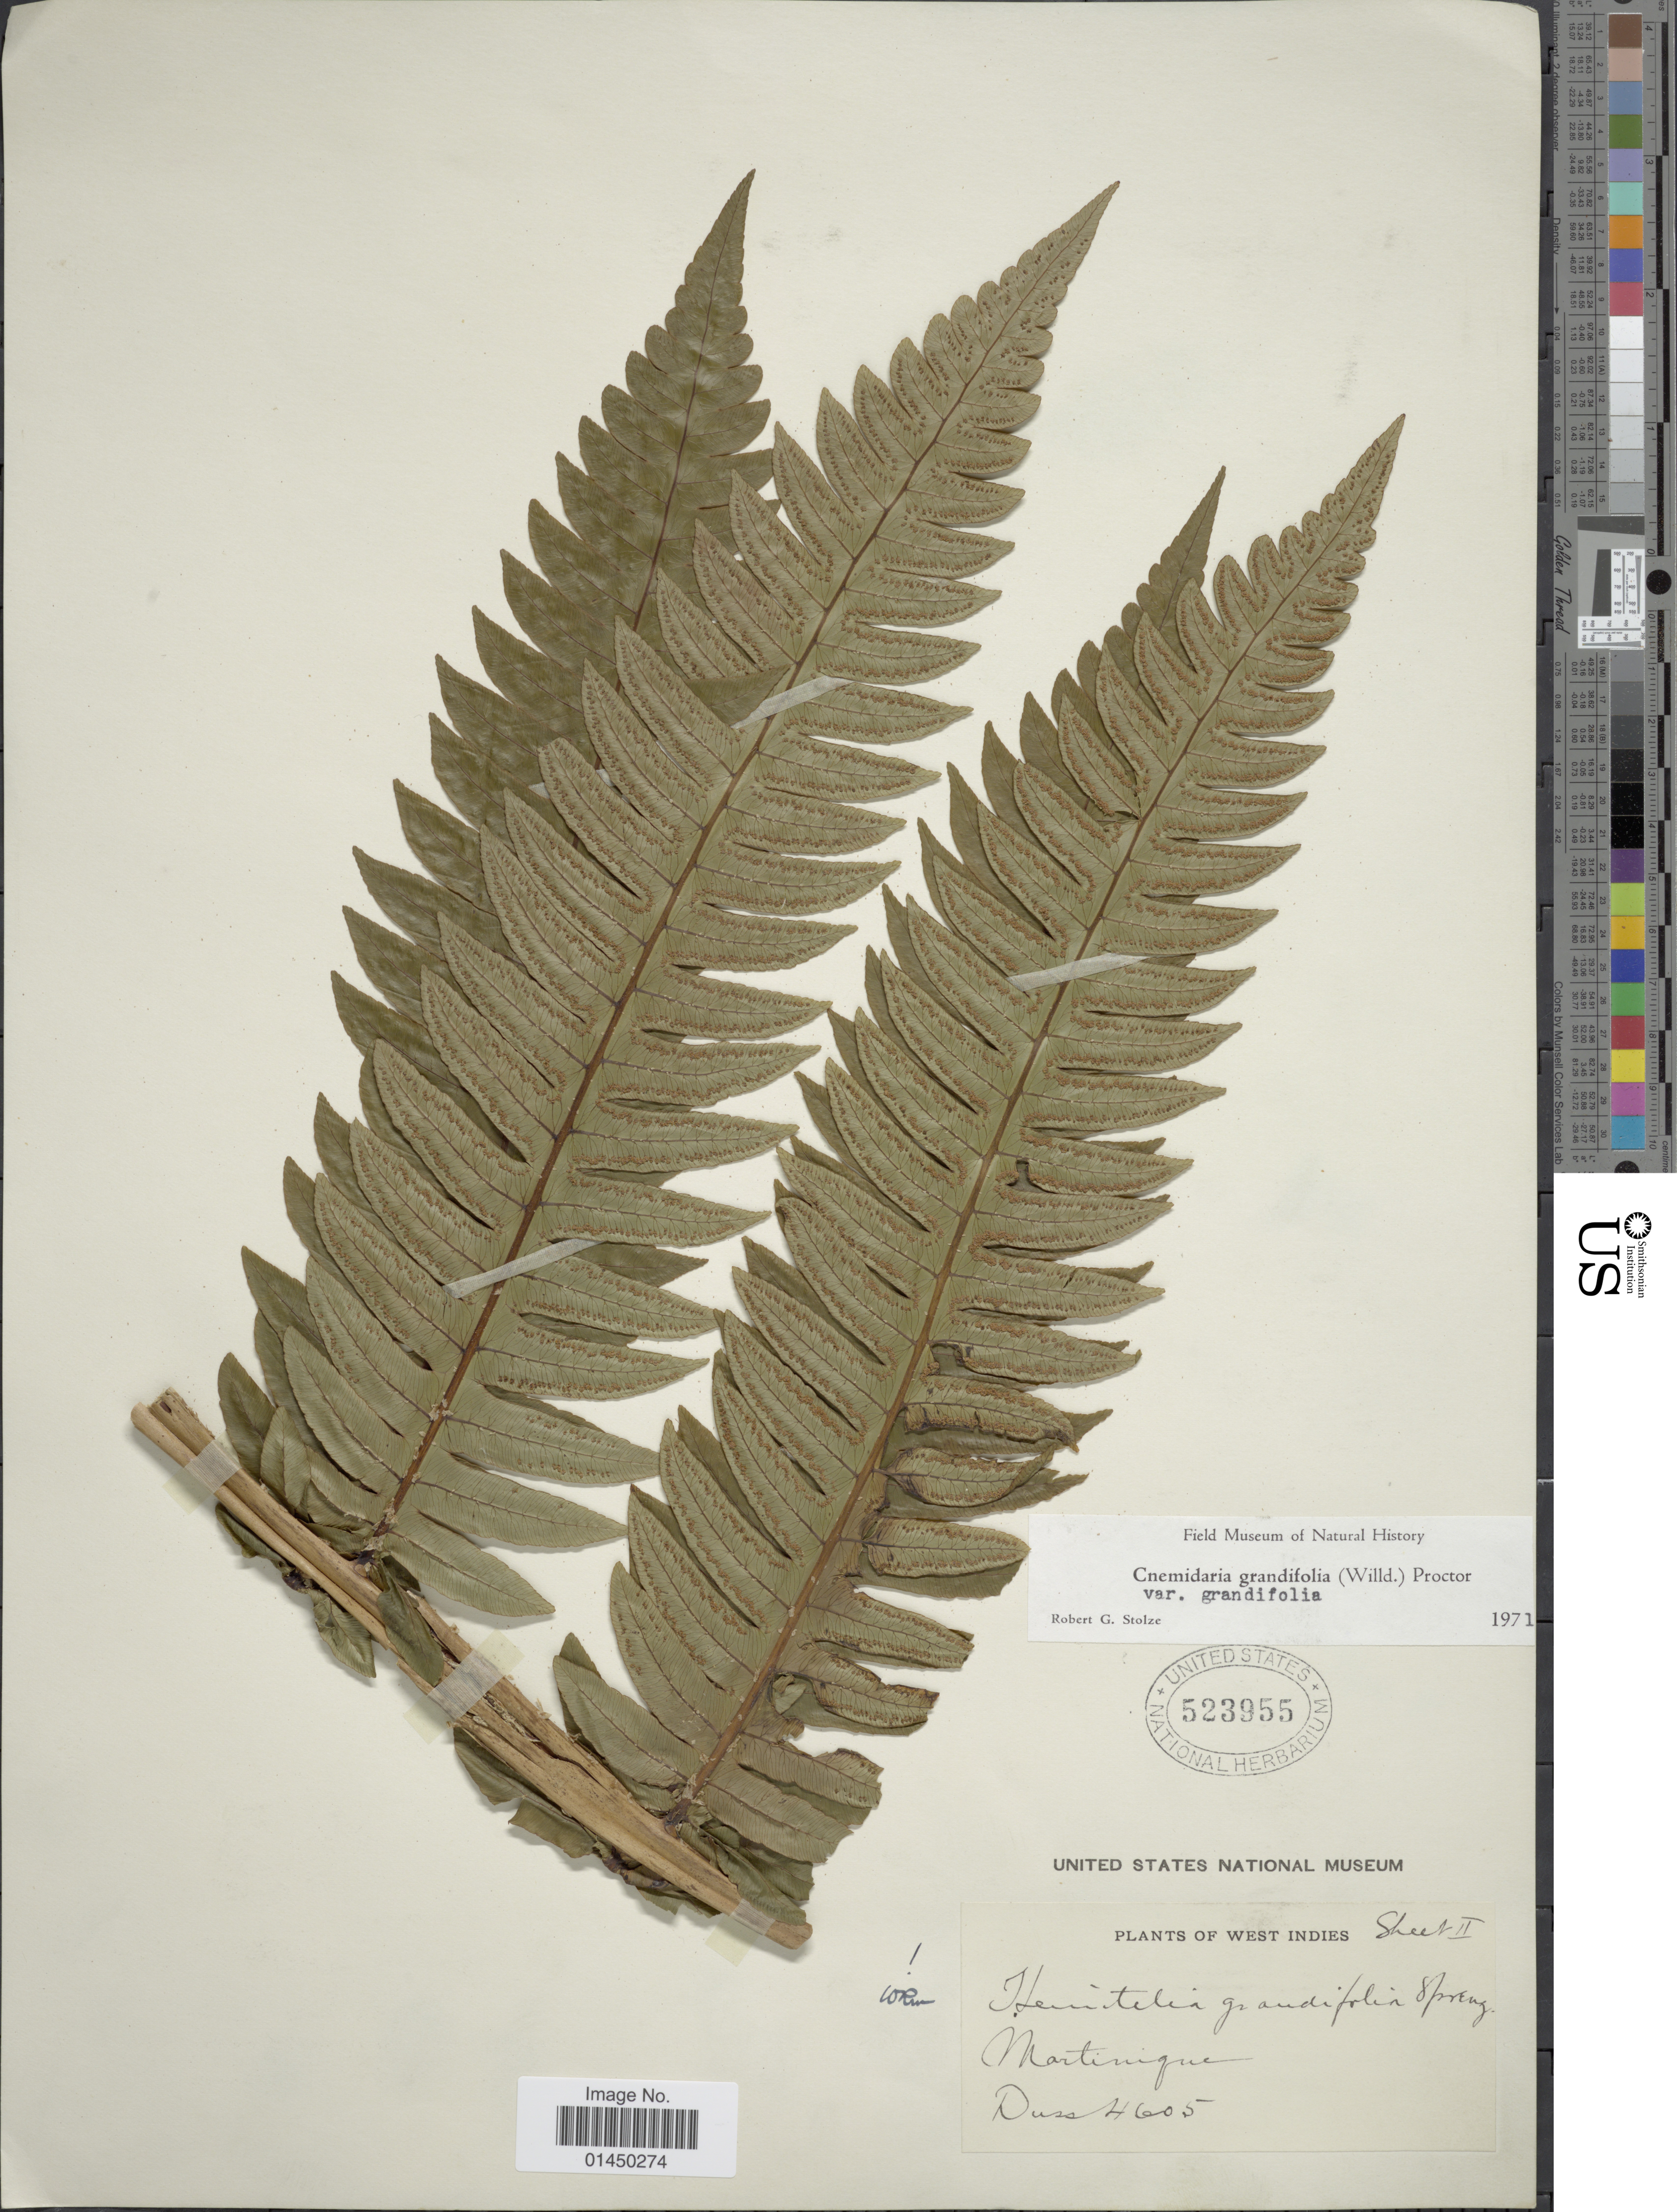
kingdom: Plantae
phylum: Tracheophyta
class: Polypodiopsida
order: Cyatheales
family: Cyatheaceae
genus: Cyathea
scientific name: Cyathea grandifolia var. grandifolia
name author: Willd.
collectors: -. Duss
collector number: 4605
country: Martinique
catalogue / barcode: US 523955